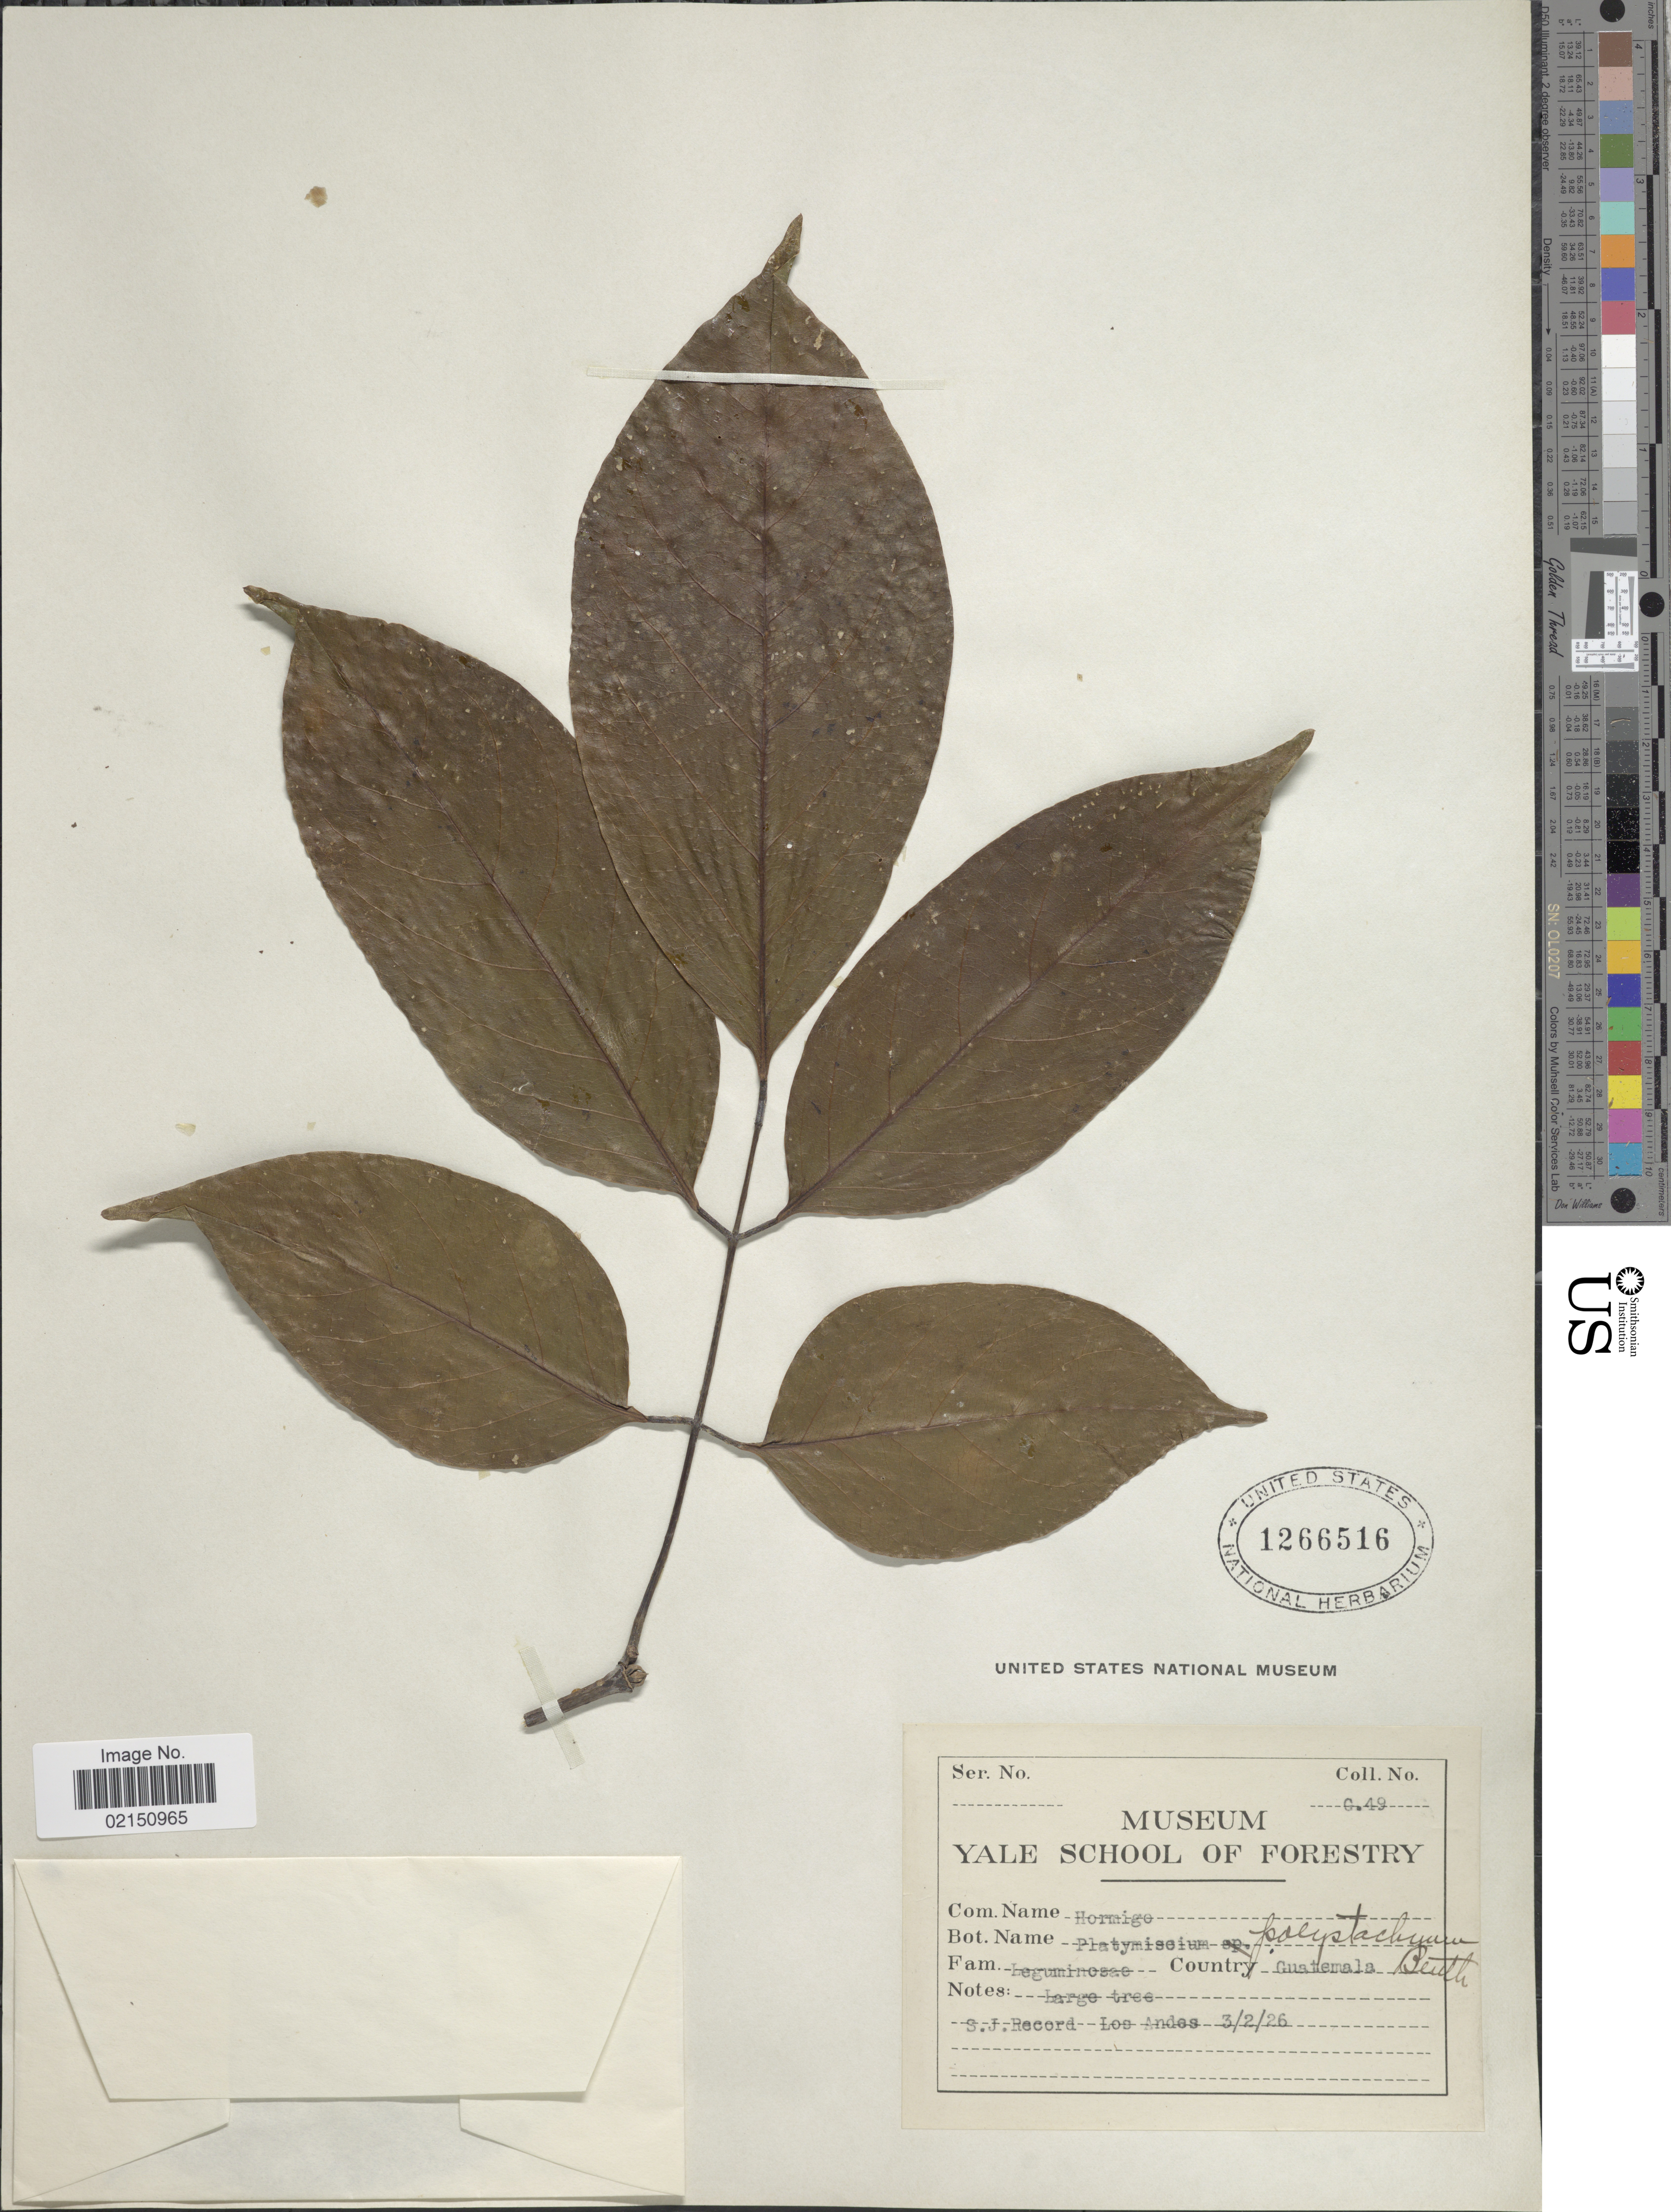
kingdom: Plantae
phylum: Tracheophyta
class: Magnoliopsida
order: Fabales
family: Fabaceae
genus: Platymiscium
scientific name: Platymiscium pinnatum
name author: (Jacq.) Dugand G.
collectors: S. J. Record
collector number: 649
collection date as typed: Transcribed d/m/y: 3/2/26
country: Guatemala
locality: Los Andes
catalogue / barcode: US 1266516